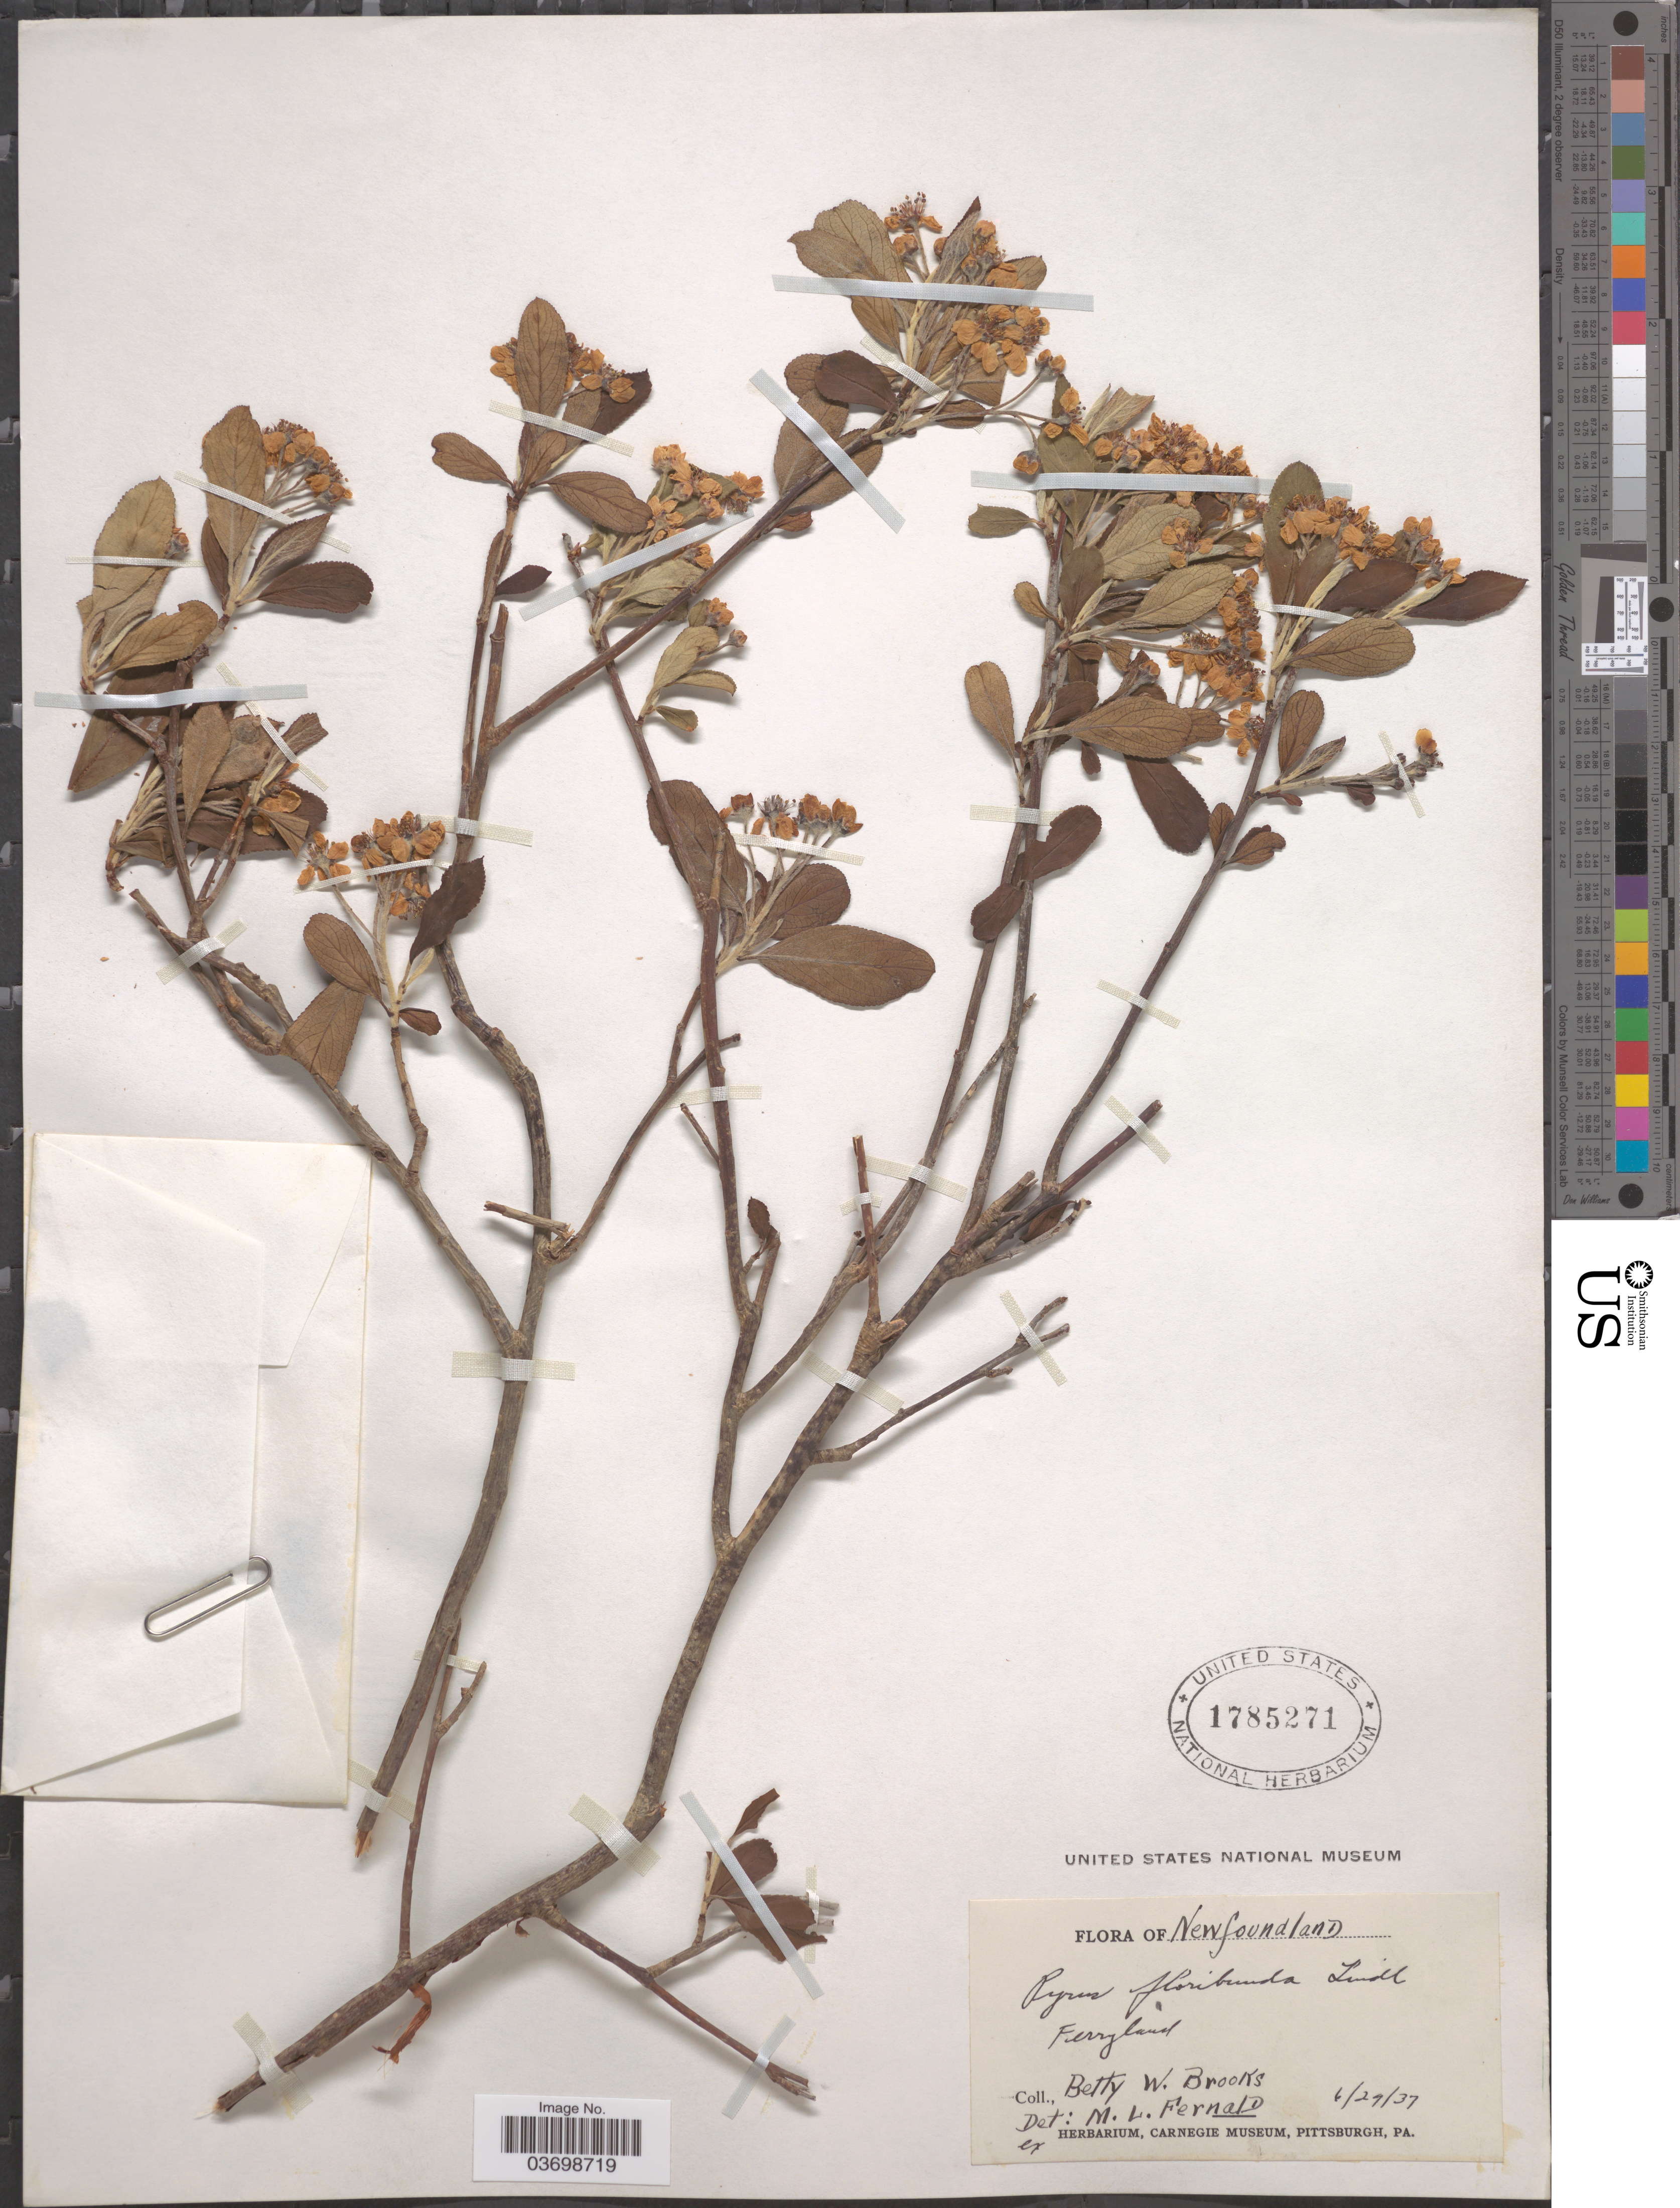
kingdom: Plantae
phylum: Tracheophyta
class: Magnoliopsida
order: Rosales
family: Rosaceae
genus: Aronia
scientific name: Aronia x prunifolia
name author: (Marshall) Rehder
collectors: B. Brooks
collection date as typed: Transcribed d/m/y: 29/6/37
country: Canada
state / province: Newfoundland and Labrador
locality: Ferryland.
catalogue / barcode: US 1785271